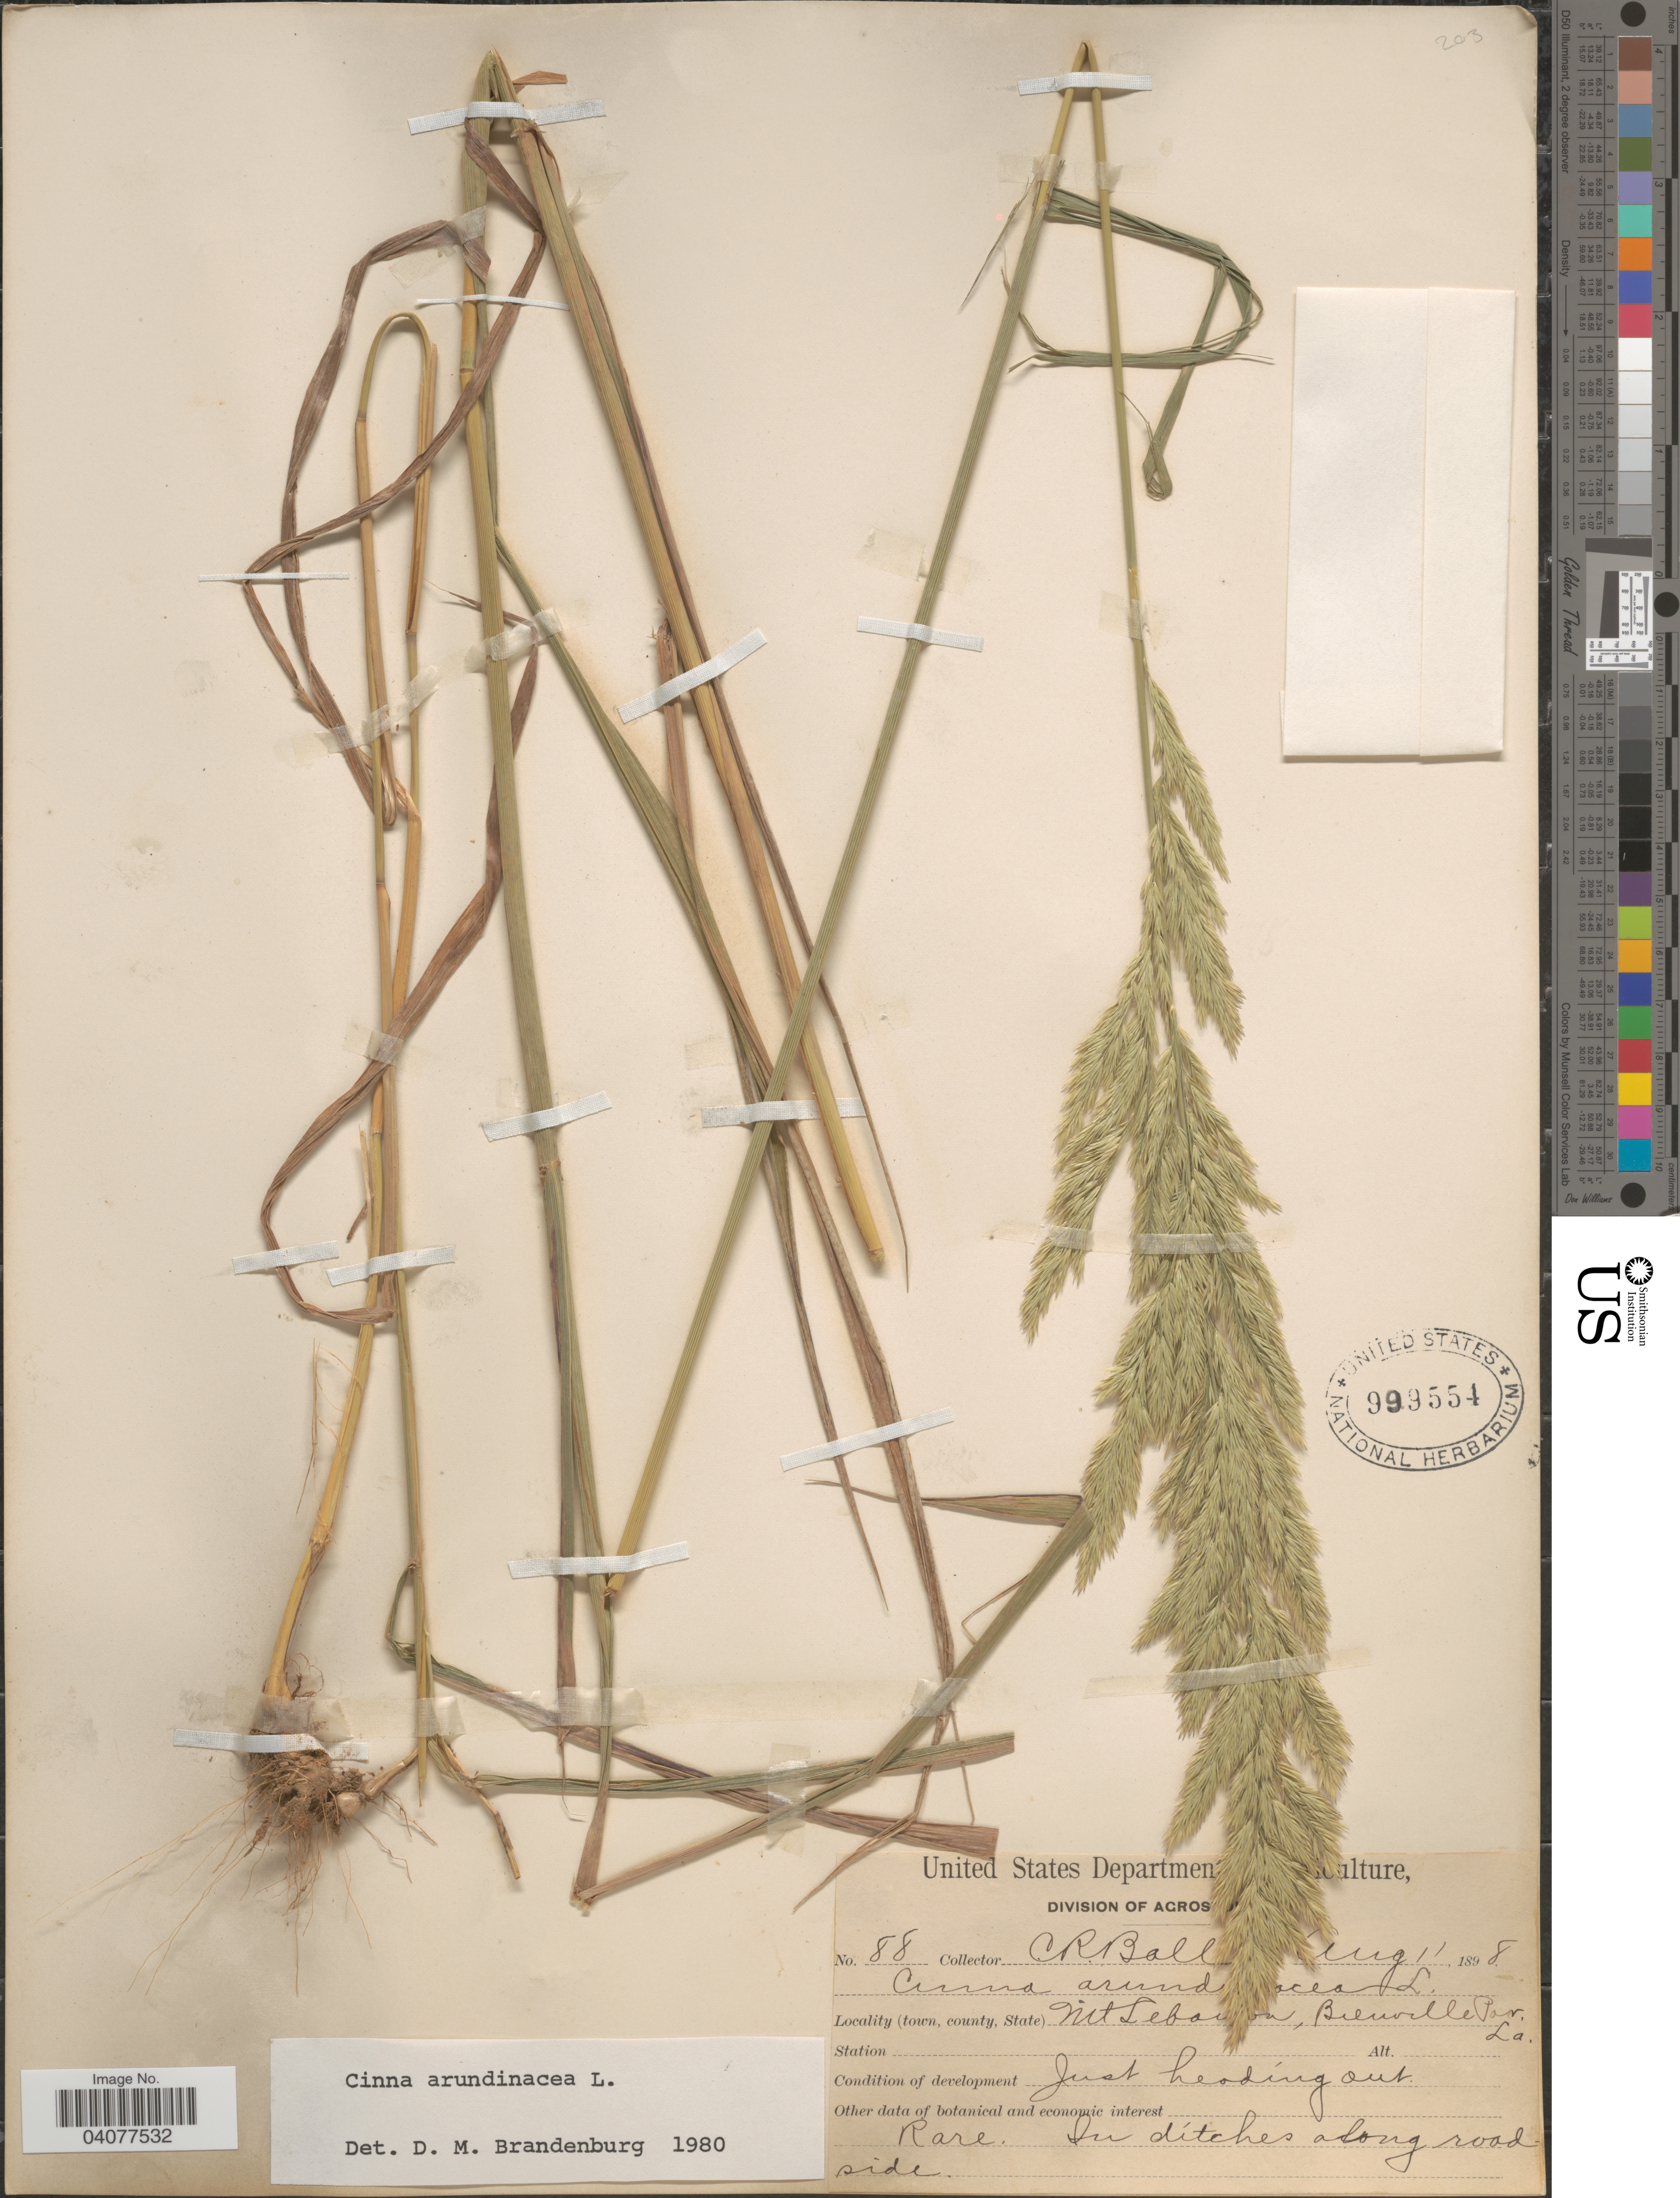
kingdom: Plantae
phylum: Tracheophyta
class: Liliopsida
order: Poales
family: Poaceae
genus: Cinna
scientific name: Cinna arundinacea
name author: L.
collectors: C. R. Ball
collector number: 88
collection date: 1898-08-11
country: United States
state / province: Louisiana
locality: Mt Lebanon, Bienville Par. In ditches along roadside.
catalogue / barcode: US 999554